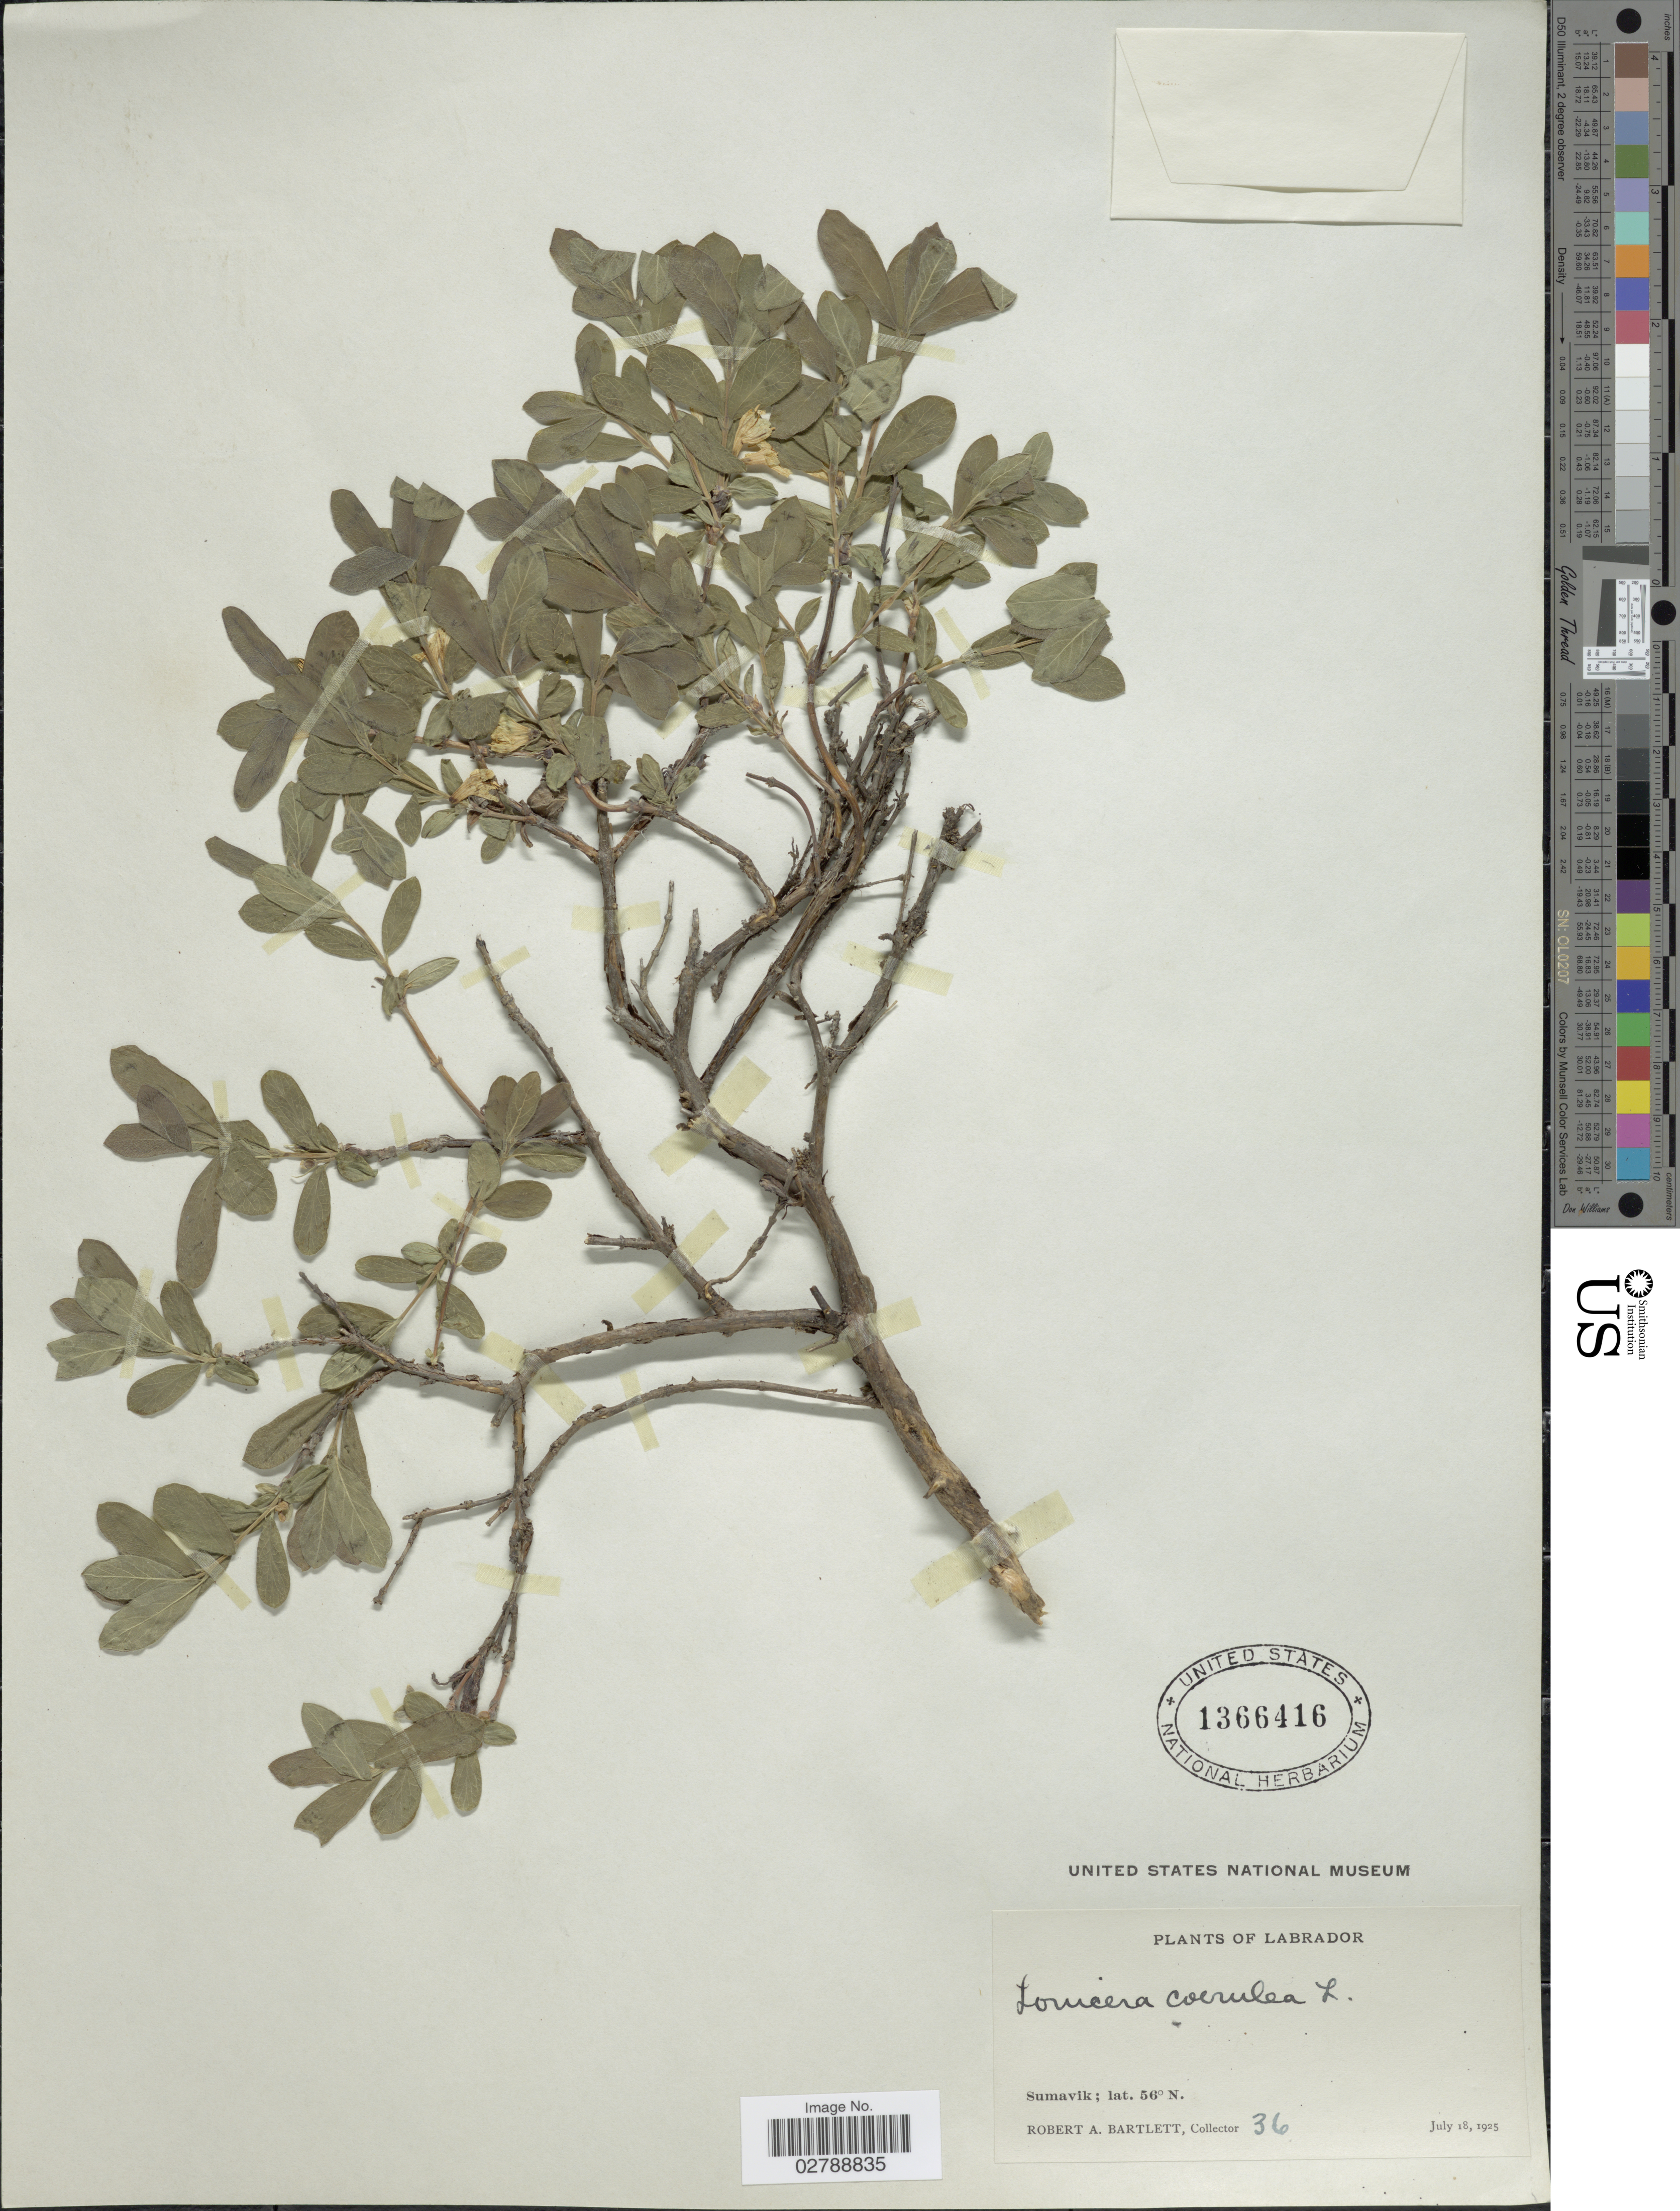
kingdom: Plantae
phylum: Tracheophyta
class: Magnoliopsida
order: Dipsacales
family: Caprifoliaceae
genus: Lonicera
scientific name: Lonicera caerulea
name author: L.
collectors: R. A. Bartlett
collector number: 36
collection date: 1925-07-18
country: Canada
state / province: Newfoundland and Labrador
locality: Labrador. Sumavik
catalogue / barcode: US 13664616